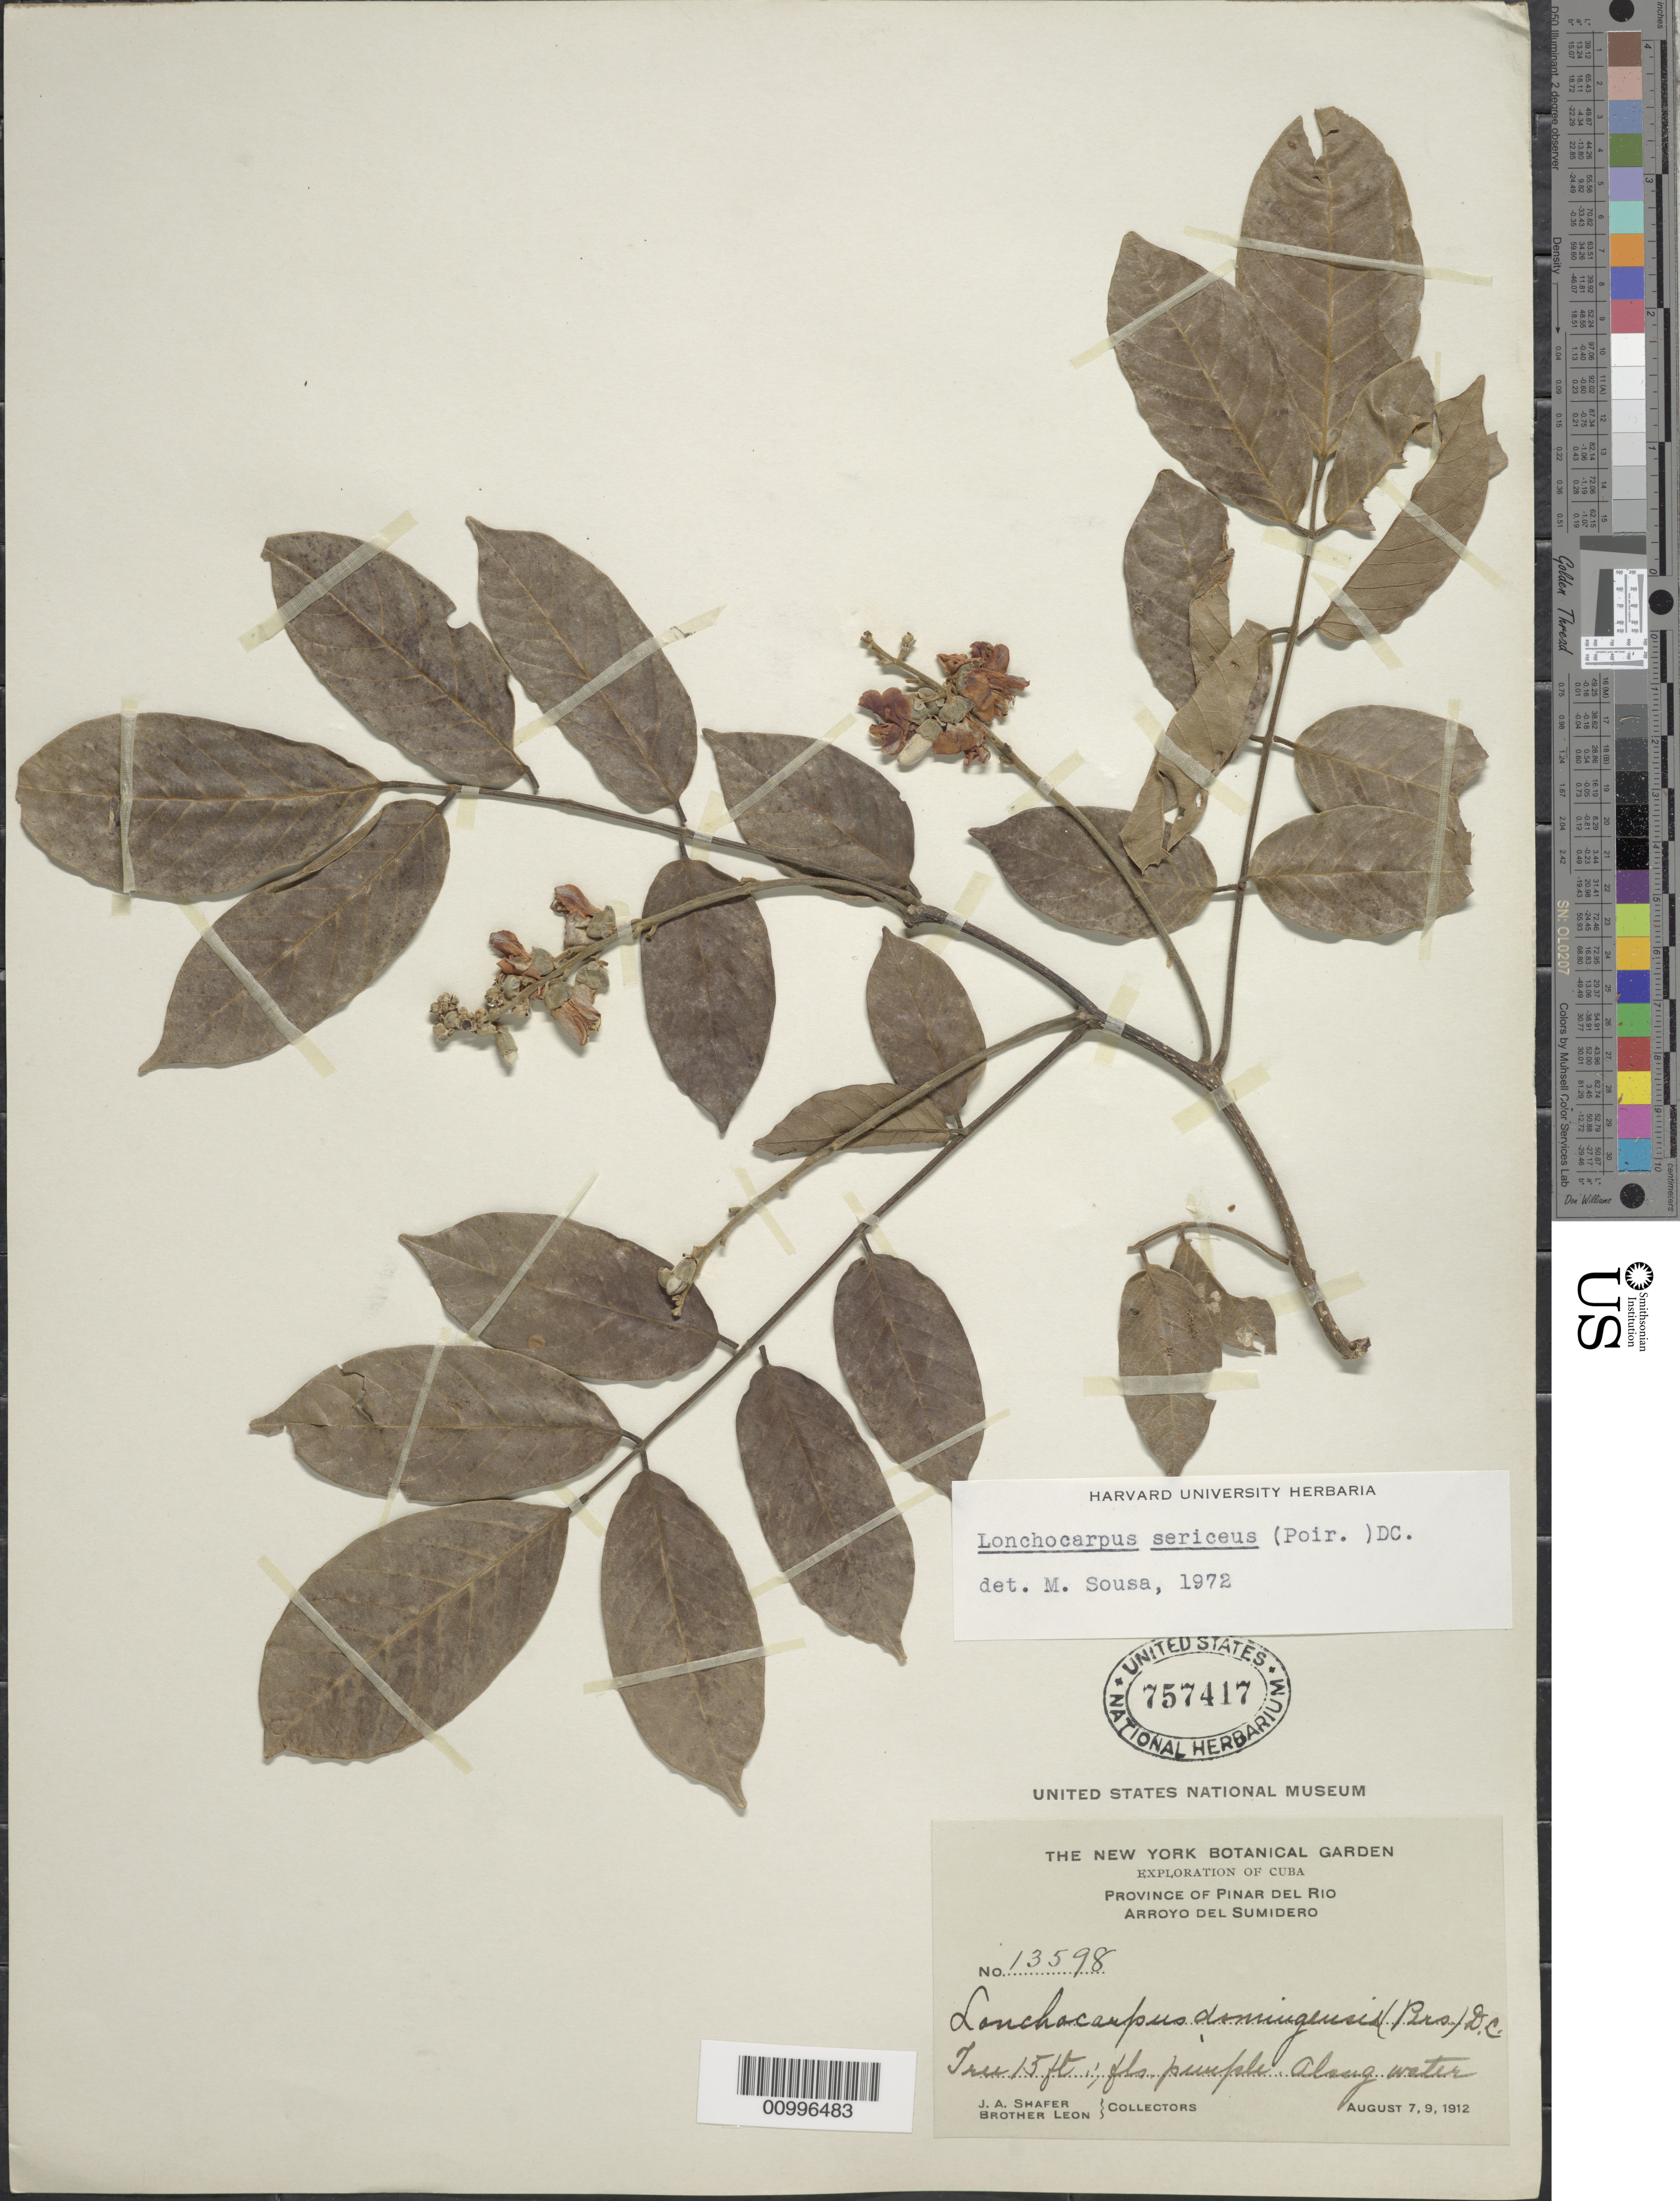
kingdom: Plantae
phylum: Tracheophyta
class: Magnoliopsida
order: Fabales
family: Fabaceae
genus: Lonchocarpus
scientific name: Lonchocarpus sericeus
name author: (Poir.) Kunth ex DC.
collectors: J. A. Shafer & Bro. León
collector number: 13598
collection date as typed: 07 Aug 1912 and 09 Aug 1912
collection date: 1912-08-07,1912-08-09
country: Cuba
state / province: Pinar del Rio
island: Cuba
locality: Arroyo Del Sumidero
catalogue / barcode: US 757417